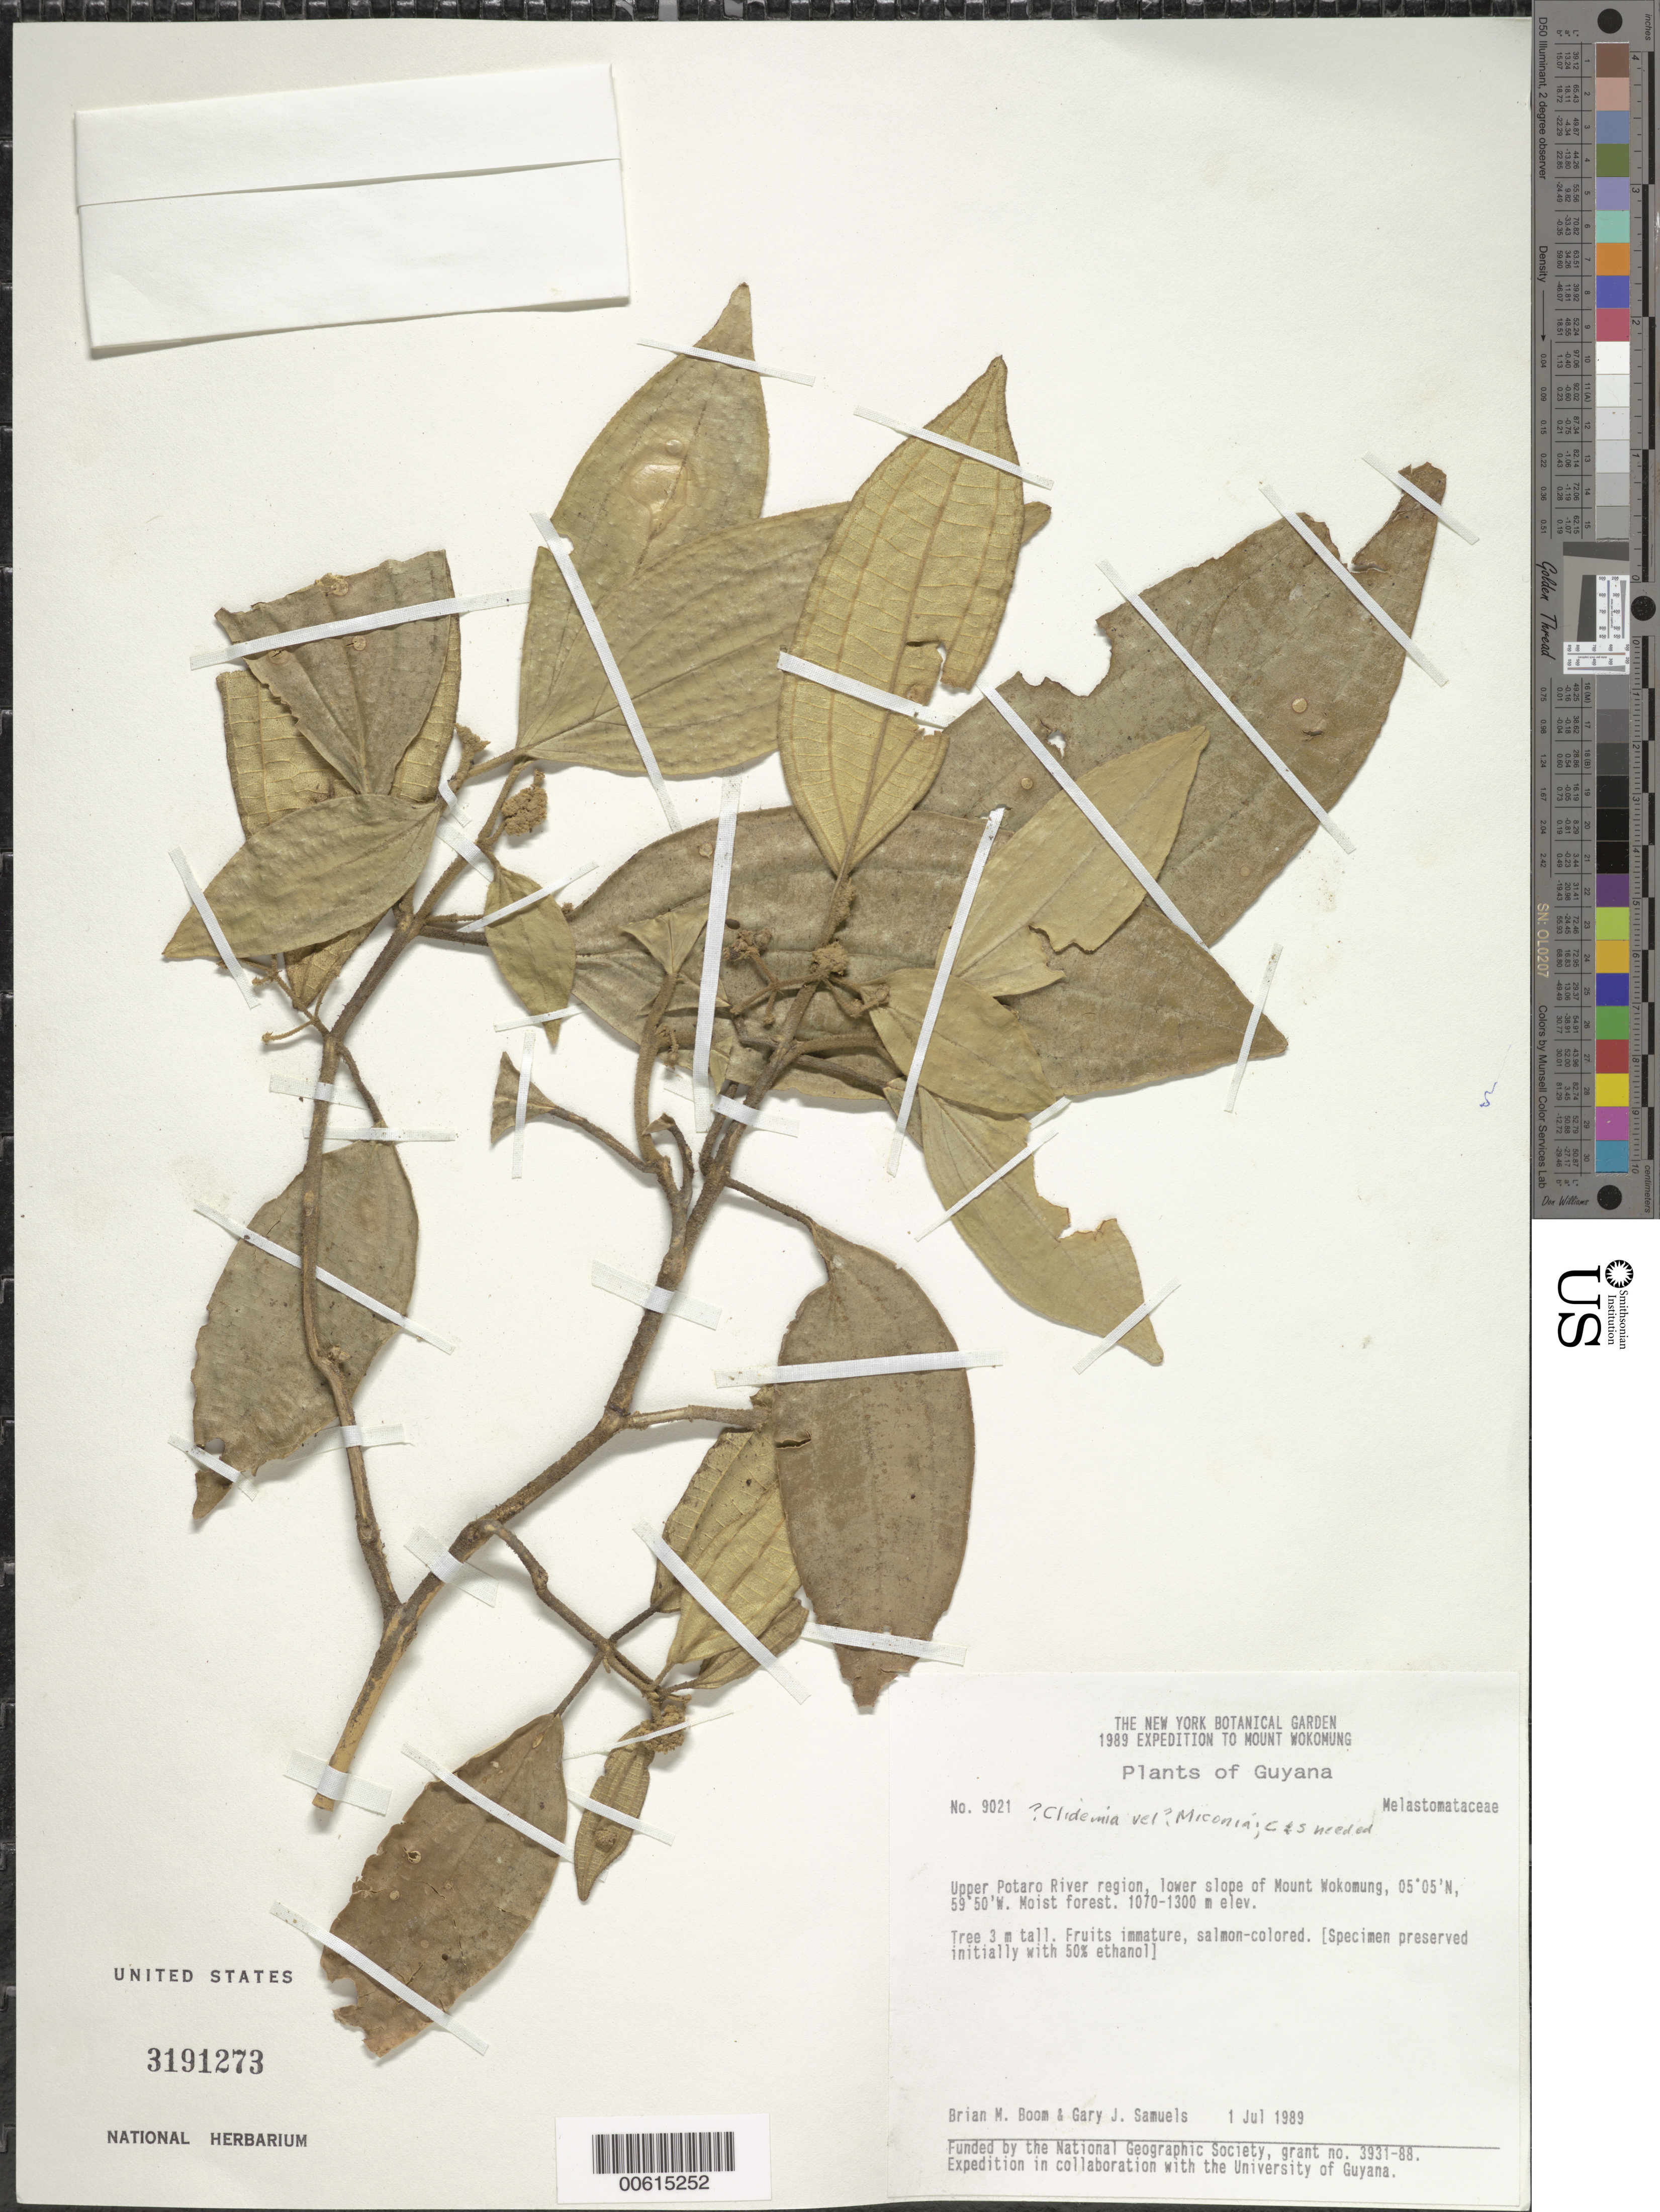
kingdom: Plantae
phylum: Tracheophyta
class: Magnoliopsida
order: Myrtales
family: Melastomataceae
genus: Clidemia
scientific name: Clidemia sp.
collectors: B. M. Boom & G. Samuels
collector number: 9021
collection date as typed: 1-Jul-89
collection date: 1989-07-01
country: Guyana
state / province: Potaro-Siparuni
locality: Mt. Wokomung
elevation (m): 1070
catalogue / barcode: US 3191273